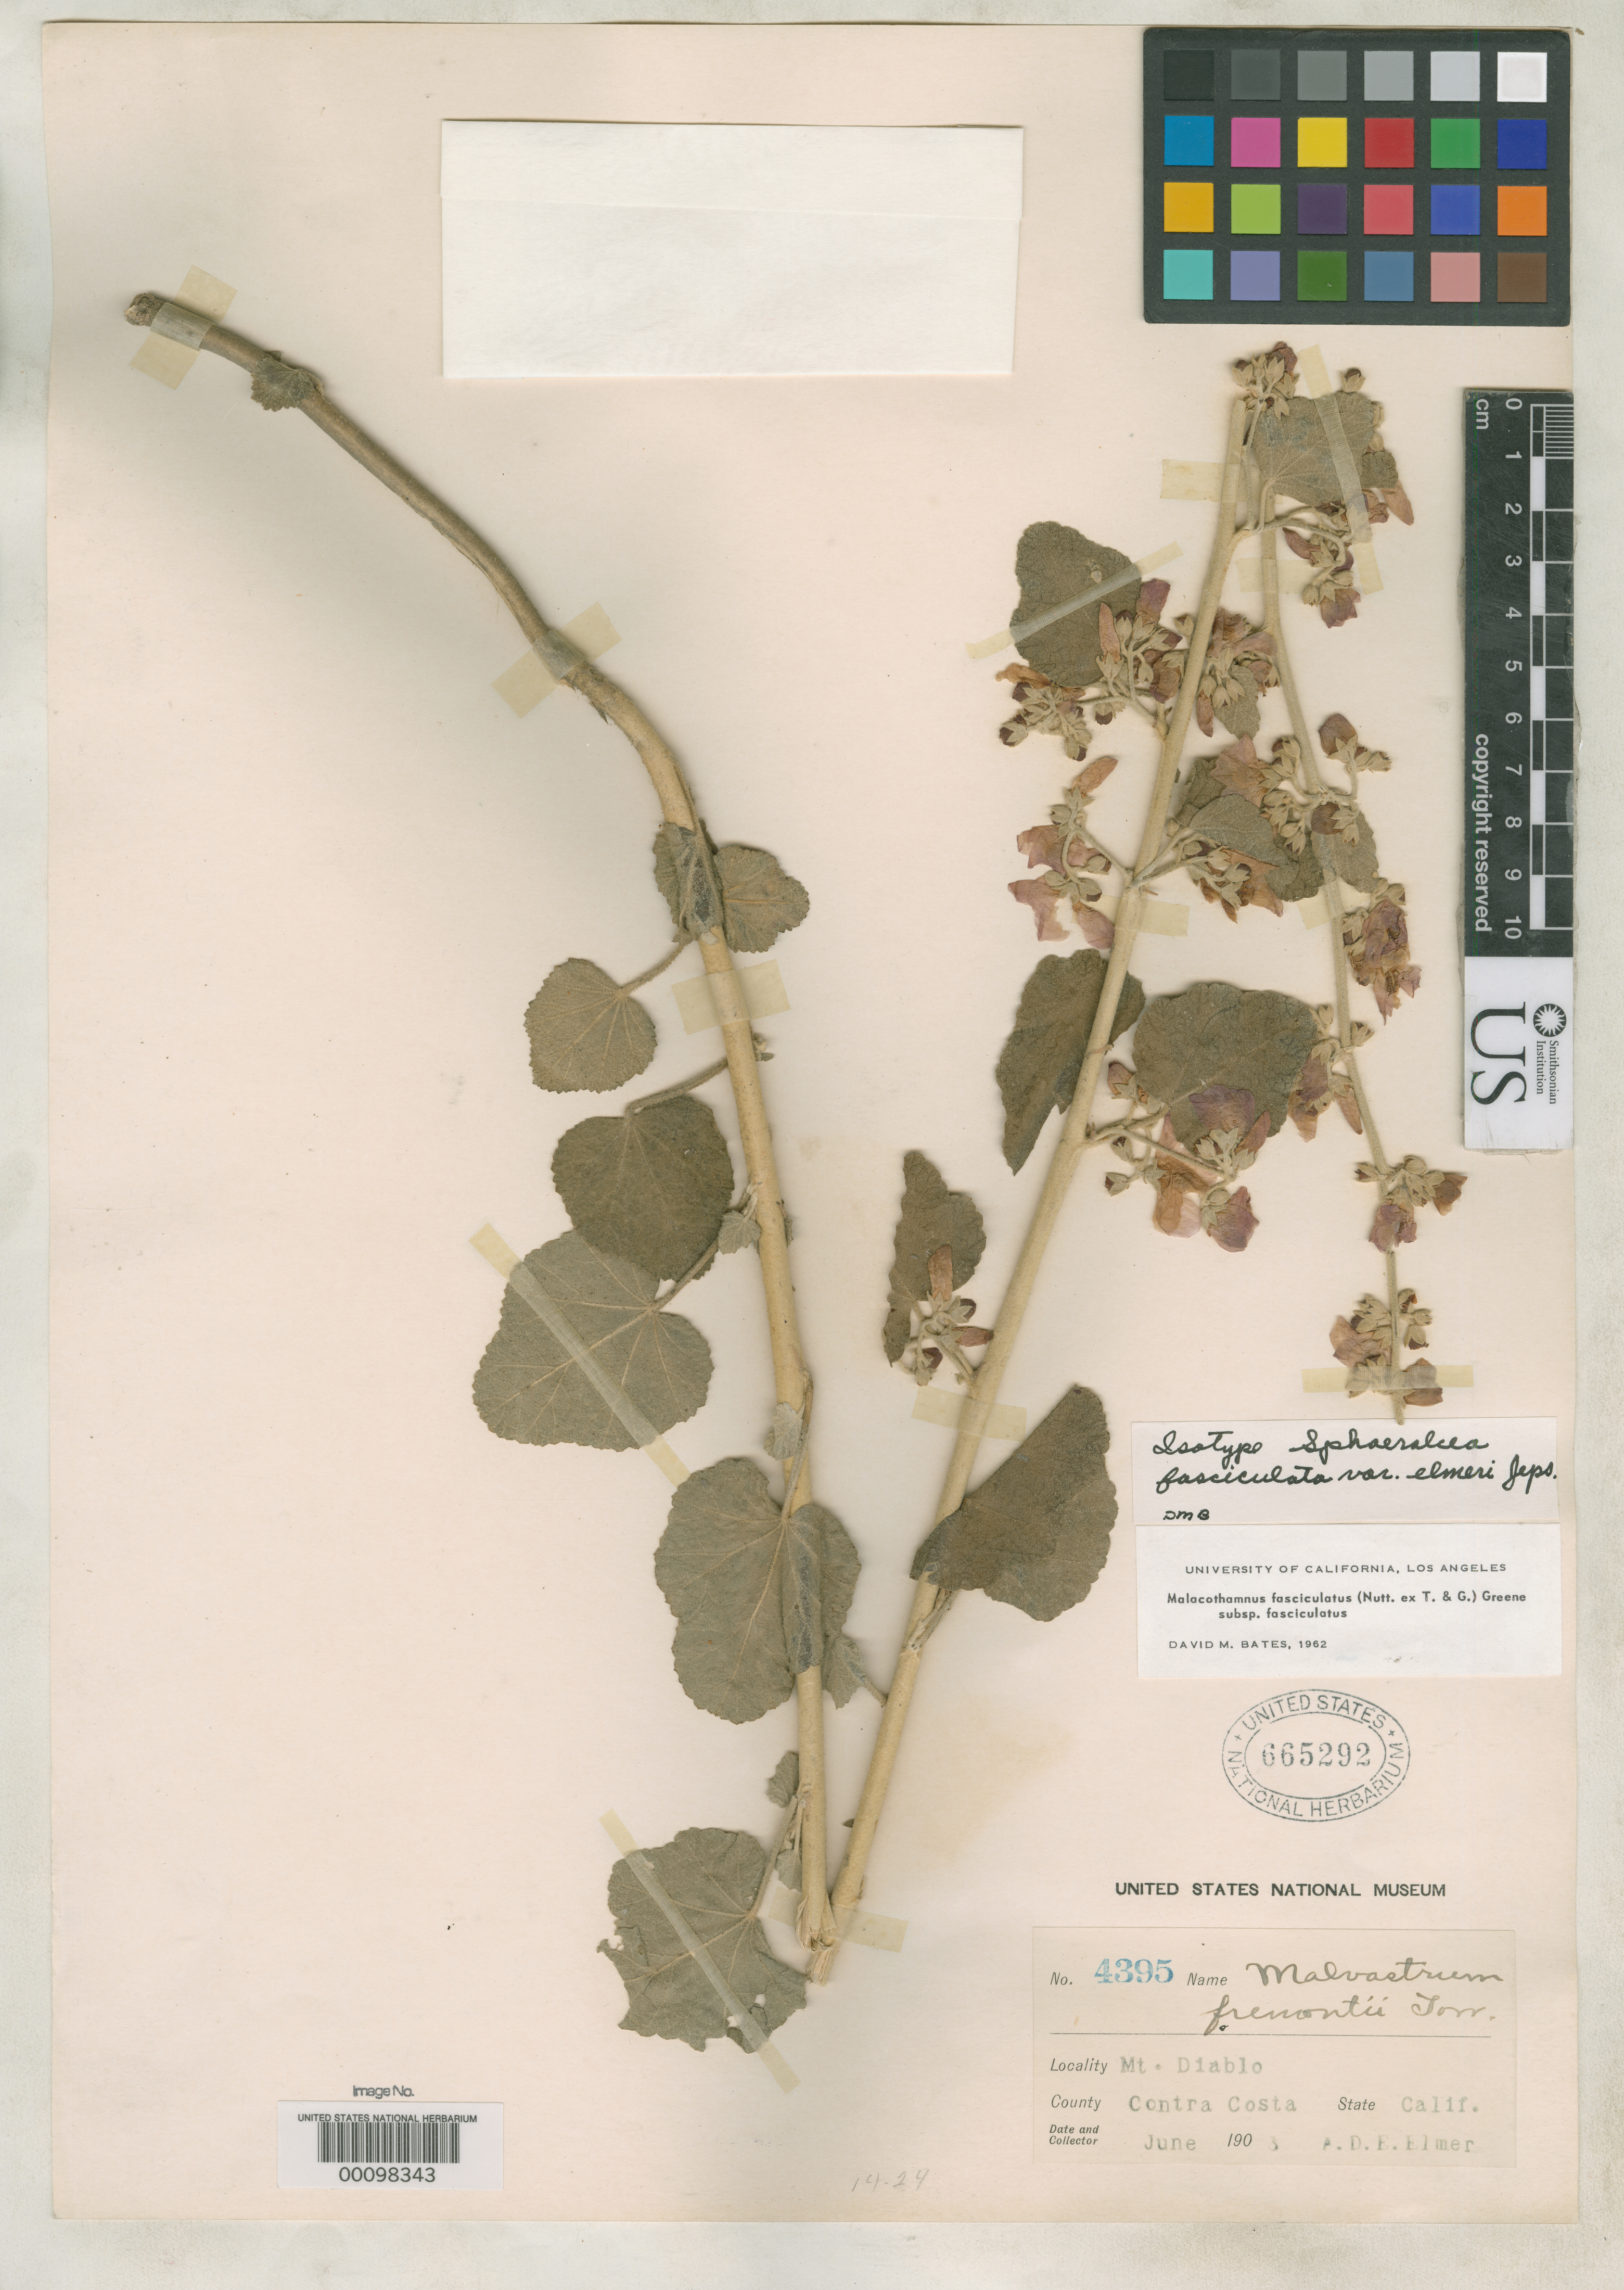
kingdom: Plantae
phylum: Tracheophyta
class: Magnoliopsida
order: Malvales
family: Malvaceae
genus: Sphaeralcea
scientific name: Sphaeralcea fasclculata var. elmeri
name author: Jeps.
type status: Isotype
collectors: A. D. E. Elmer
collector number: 4395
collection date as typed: Jun 1903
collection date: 1903-06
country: United States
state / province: California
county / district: Contra Costa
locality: Mt. Diablo.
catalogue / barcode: US 665292